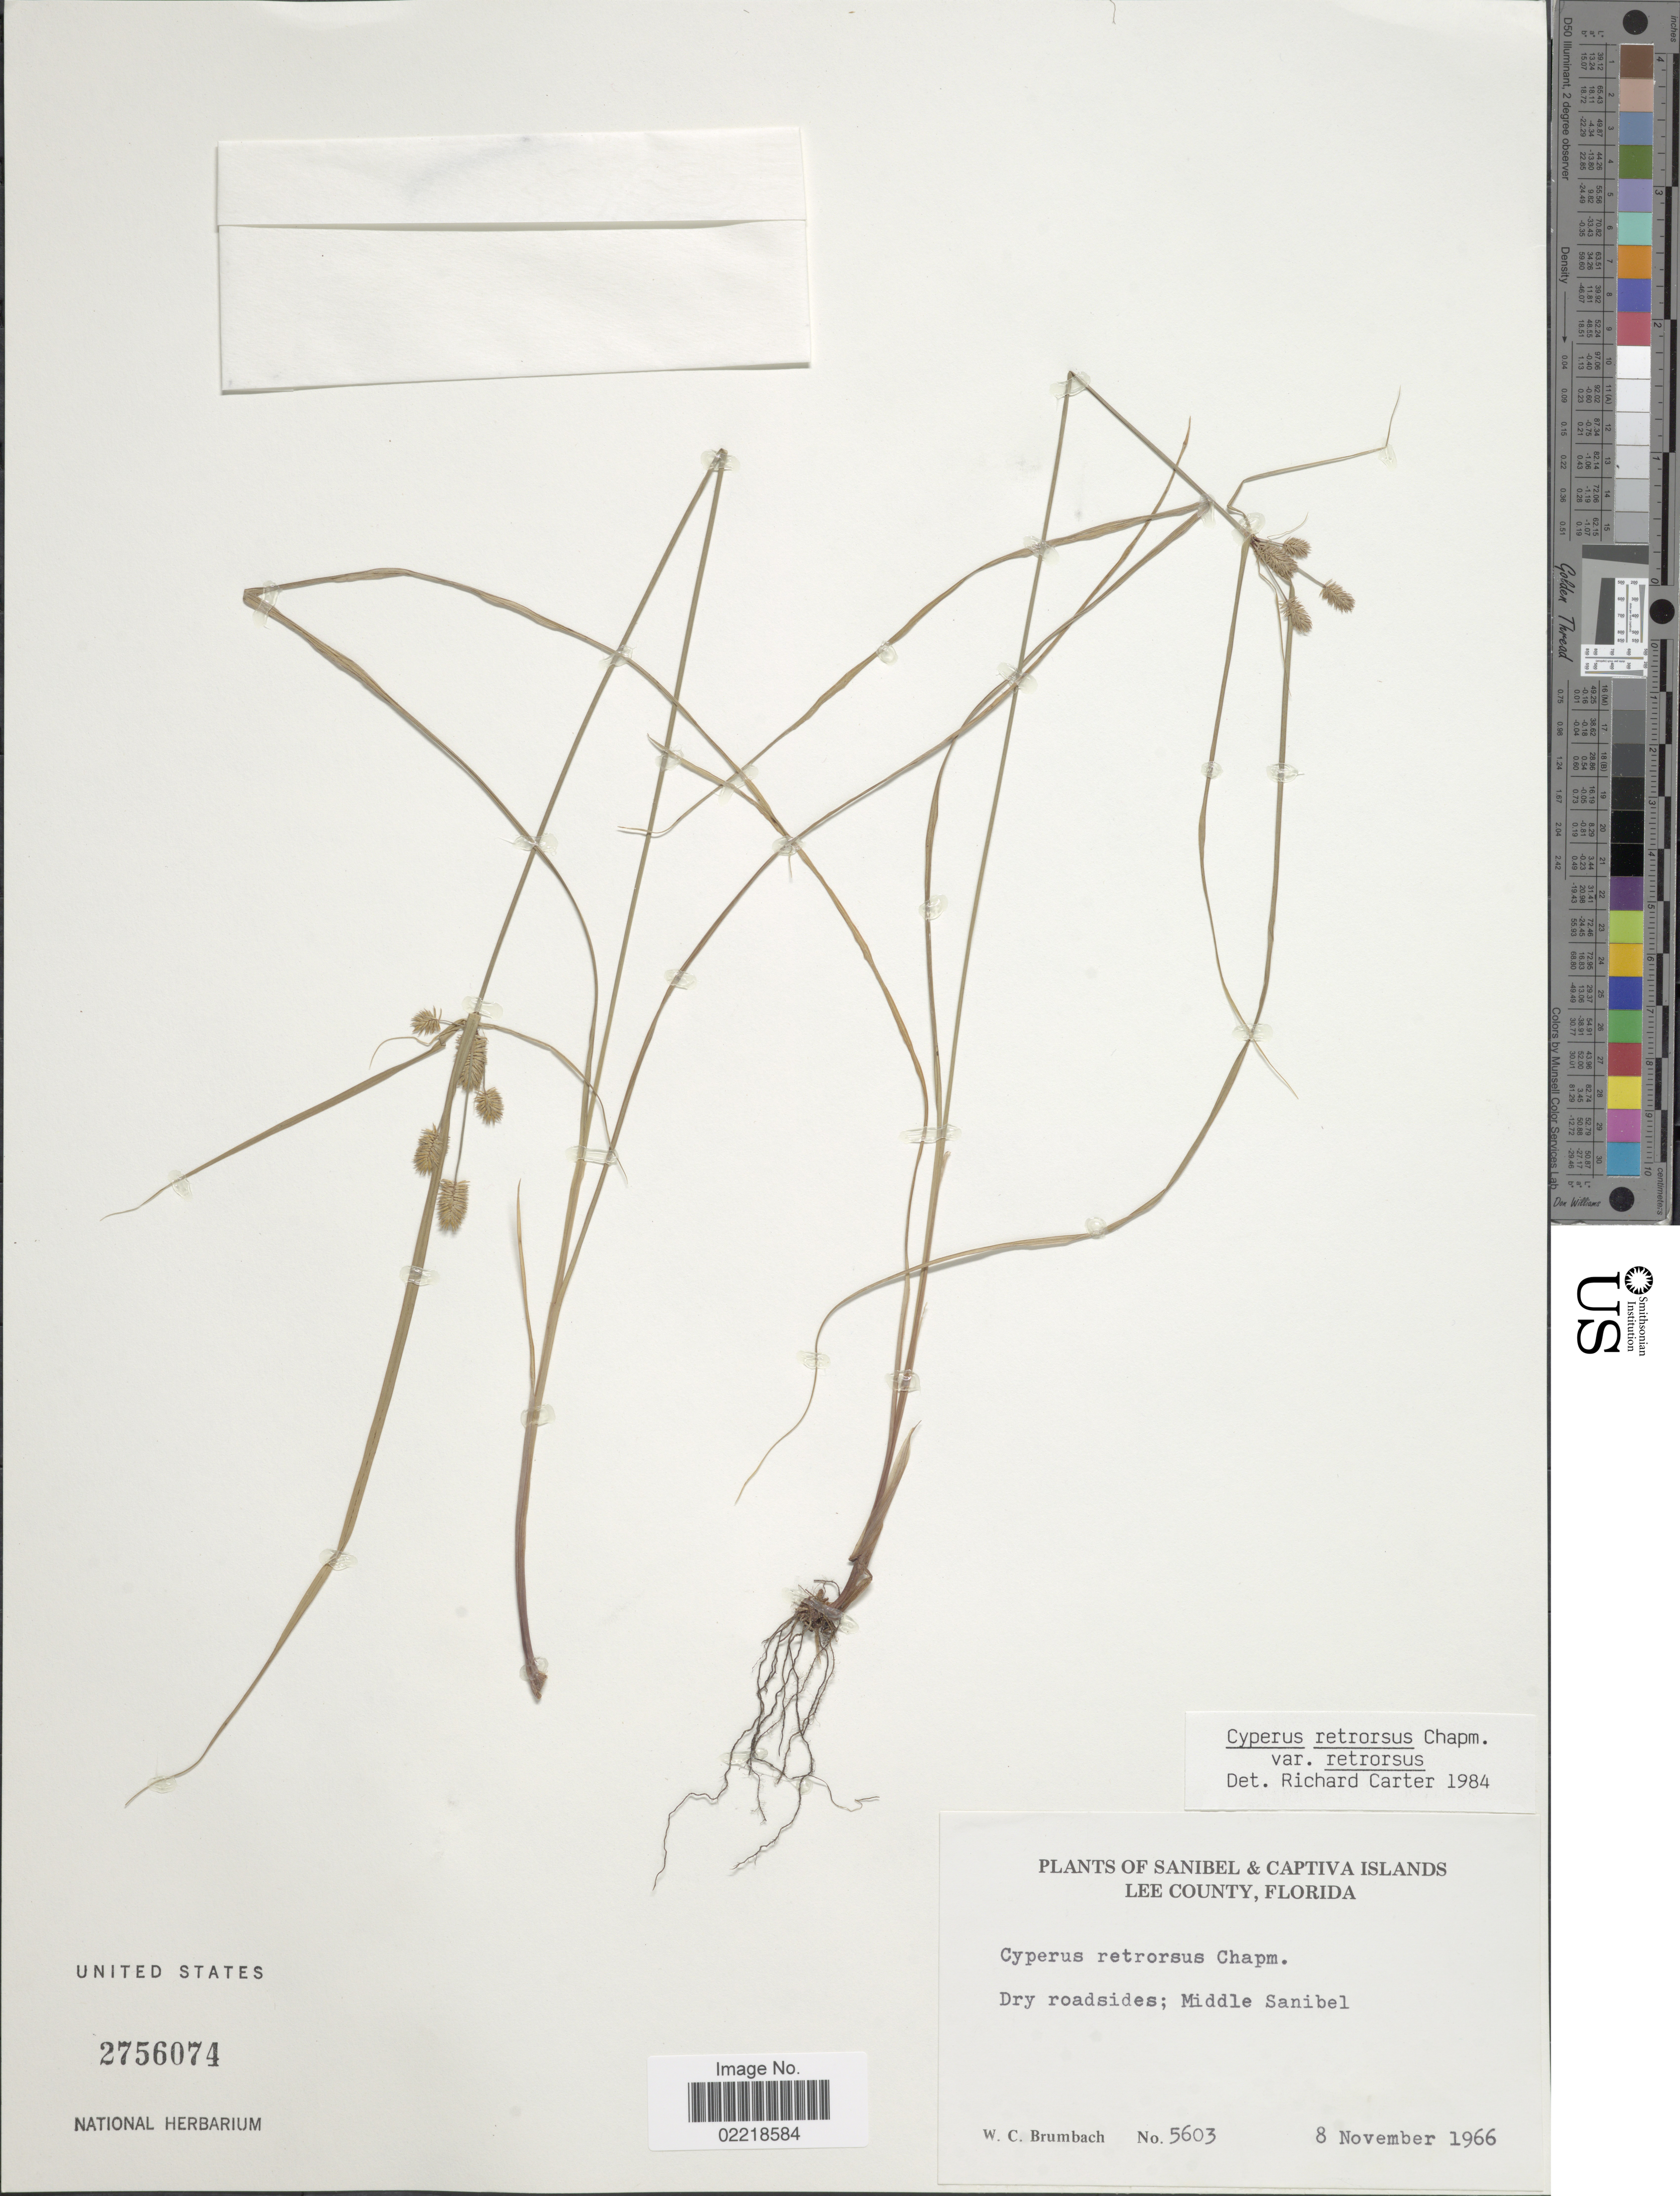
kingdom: Plantae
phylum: Tracheophyta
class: Liliopsida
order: Poales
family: Cyperaceae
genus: Cyperus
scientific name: Cyperus retrorsus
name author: Chapm.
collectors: W. C. Brumbach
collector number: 5603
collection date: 1966-11-08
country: United States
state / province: Florida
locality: Sanibel & Captiva Islands, Lee County, dry roadside; Middle Sanibel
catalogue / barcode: US 2756074